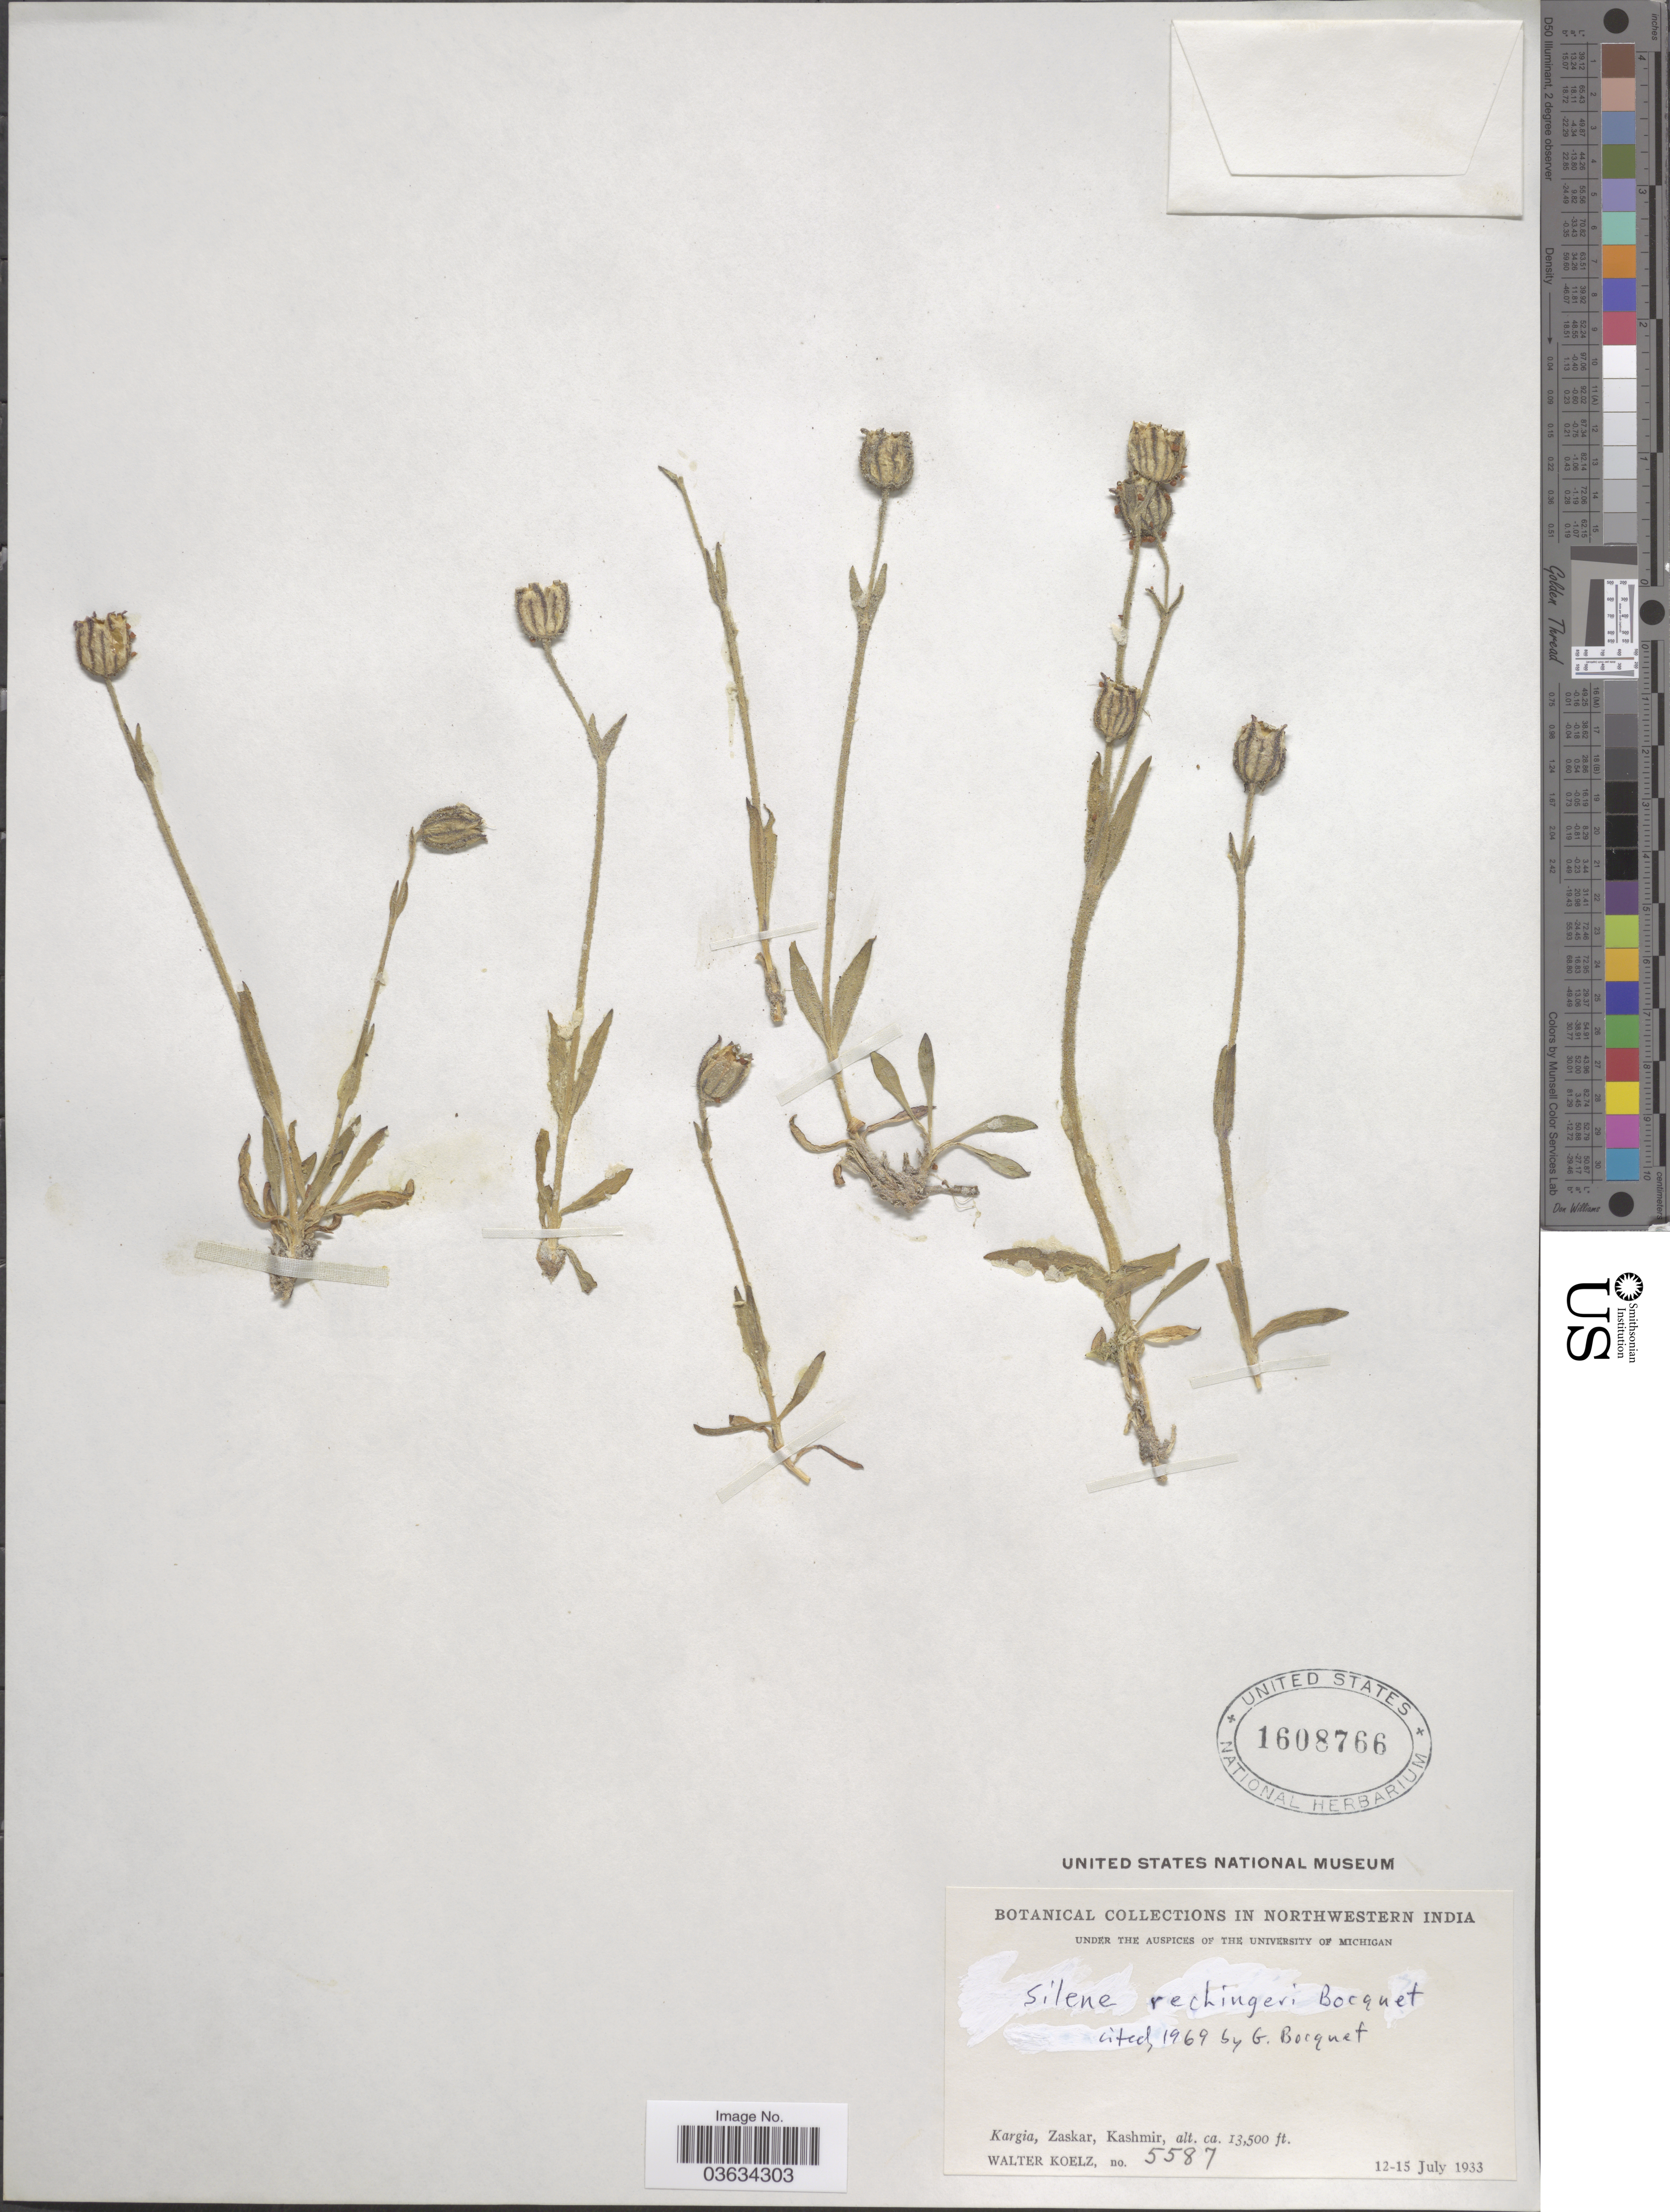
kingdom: Plantae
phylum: Tracheophyta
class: Magnoliopsida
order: Caryophyllales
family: Caryophyllaceae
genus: Silene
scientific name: Silene rechingeri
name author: Bocquet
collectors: W. N. Koelz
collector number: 5587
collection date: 1933-07-12/1933-07-15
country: India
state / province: Jammu and Kashmir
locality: In Northwestern India. Kargia, Zaskar, Kashmir.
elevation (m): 4115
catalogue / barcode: US 1608766